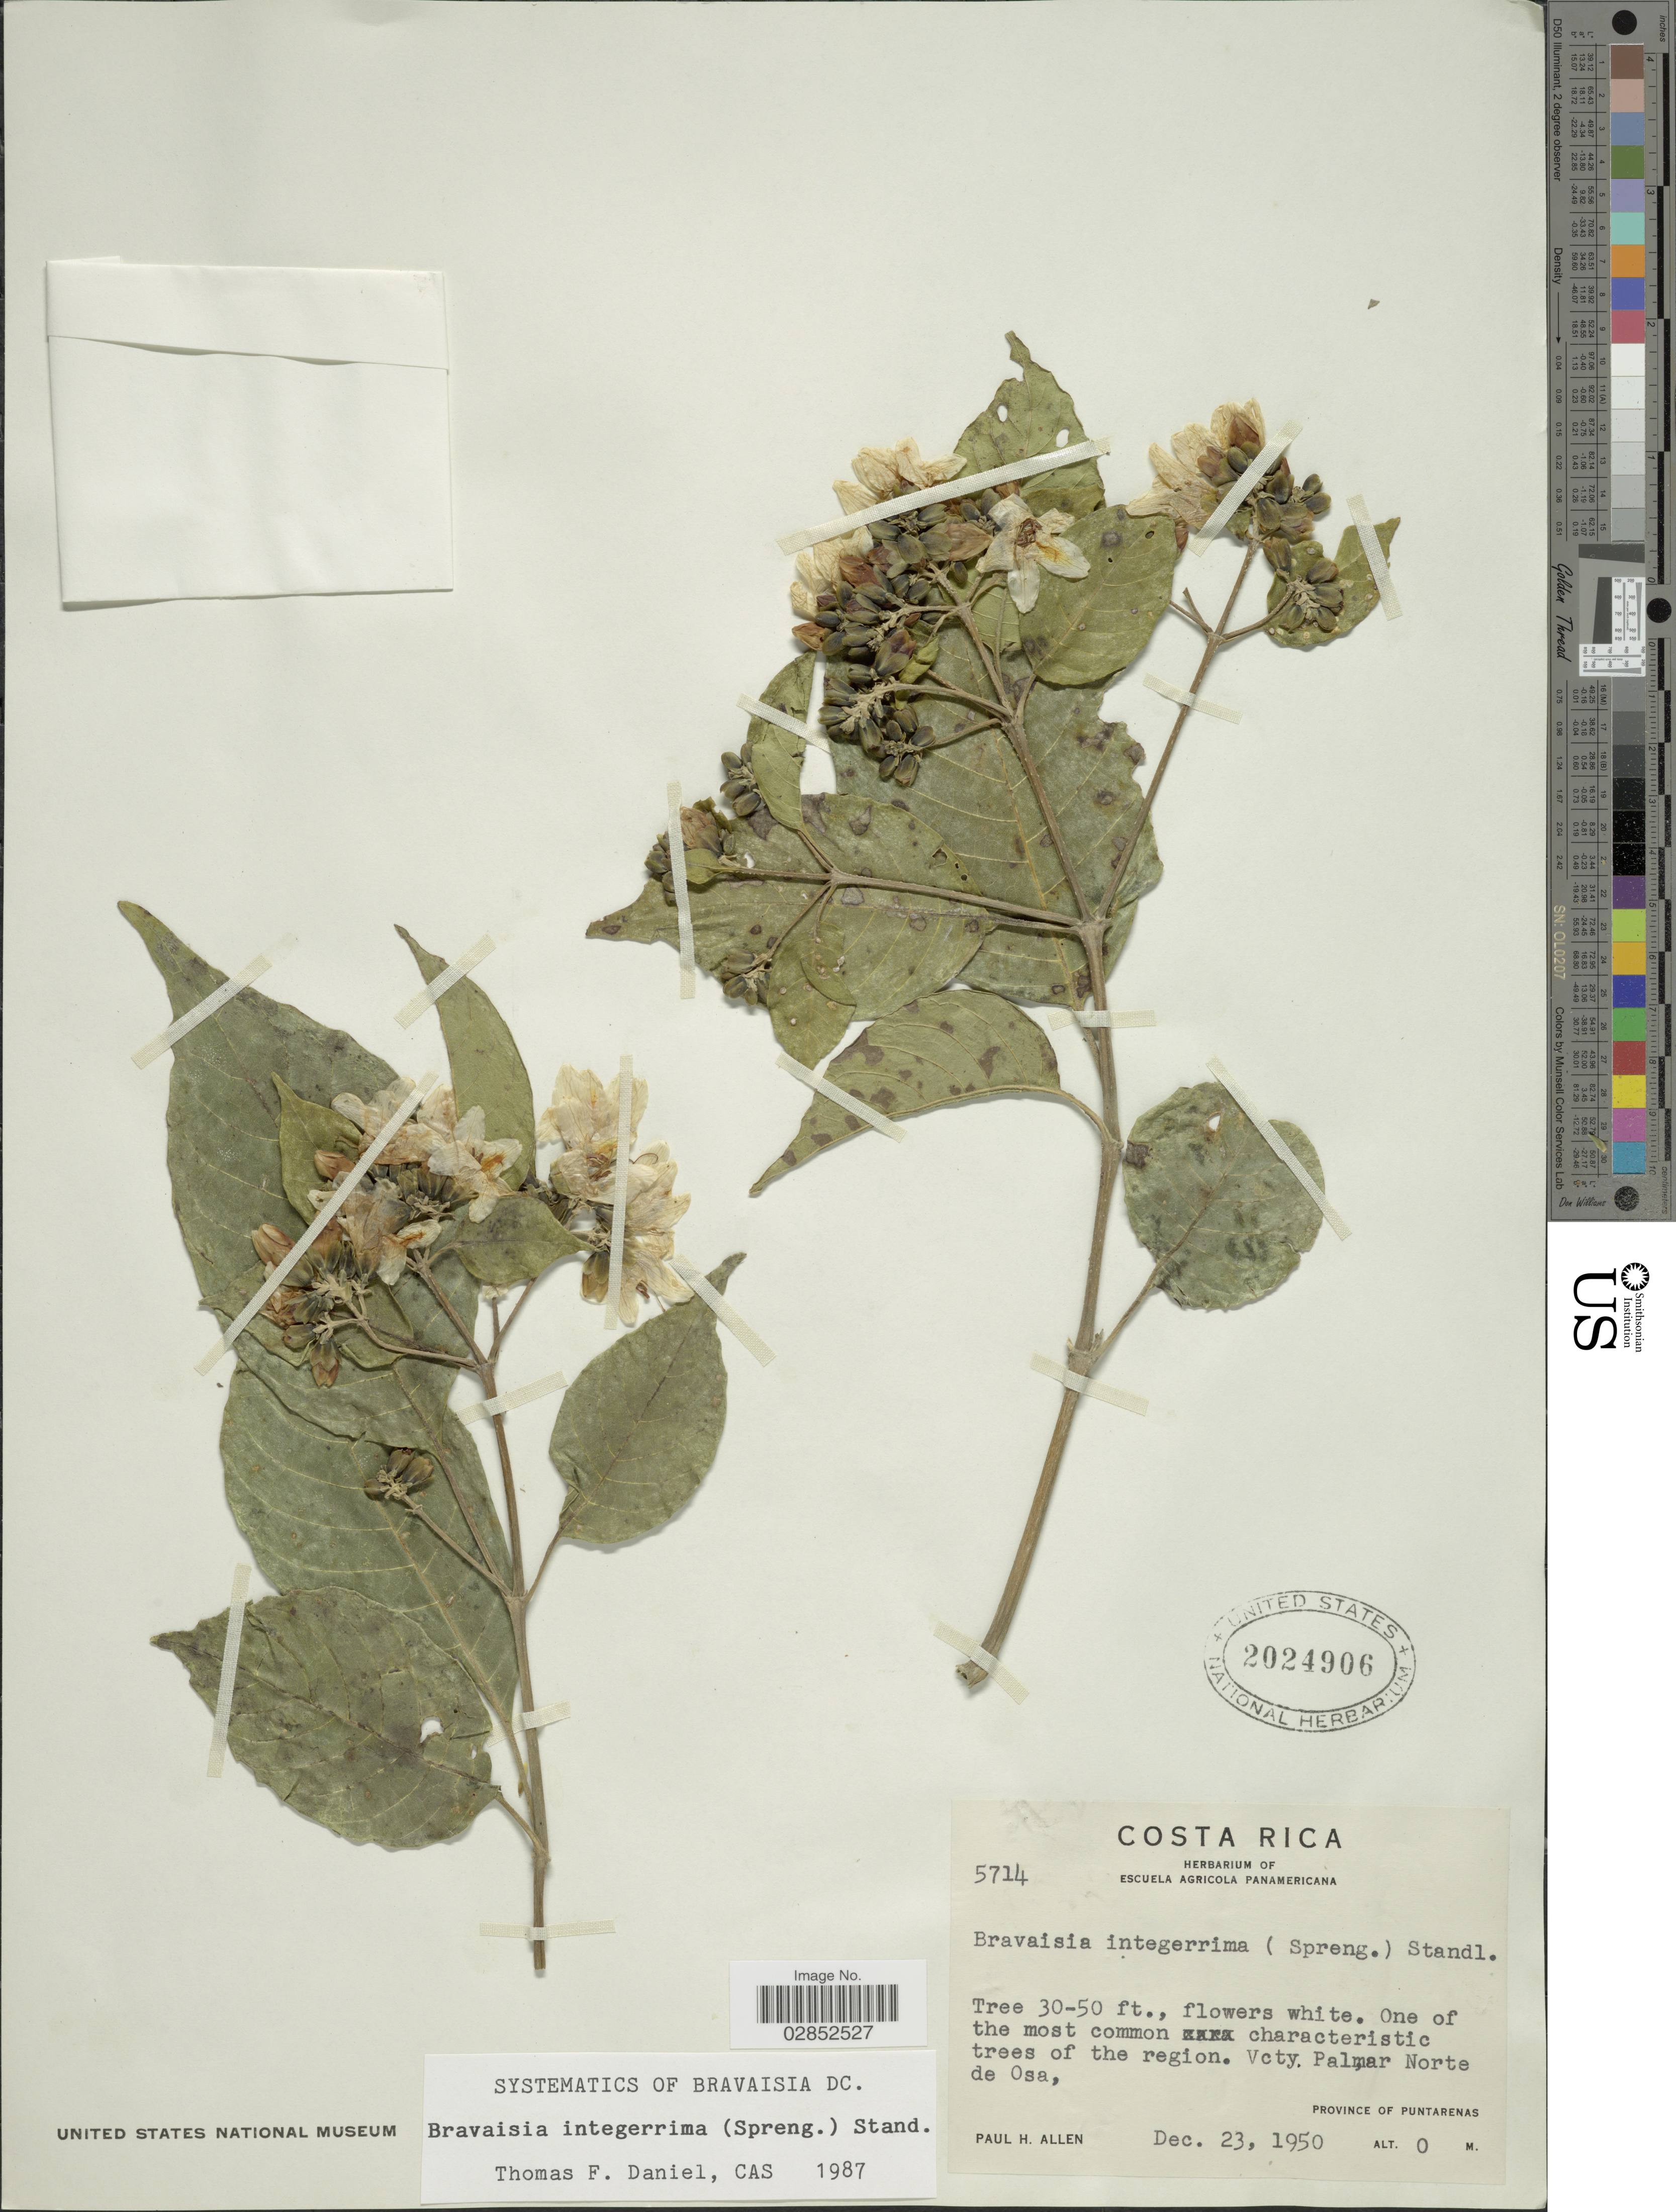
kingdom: Plantae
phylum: Tracheophyta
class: Magnoliopsida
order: Lamiales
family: Acanthaceae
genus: Bravaisia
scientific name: Bravaisia integerrima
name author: (Spreng.) Standl.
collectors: P. H. Allen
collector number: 5714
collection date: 1950-12-23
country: Costa Rica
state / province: Puntarenas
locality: Vcty Palmar Norte de Osa.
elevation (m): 0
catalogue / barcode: US 2024906